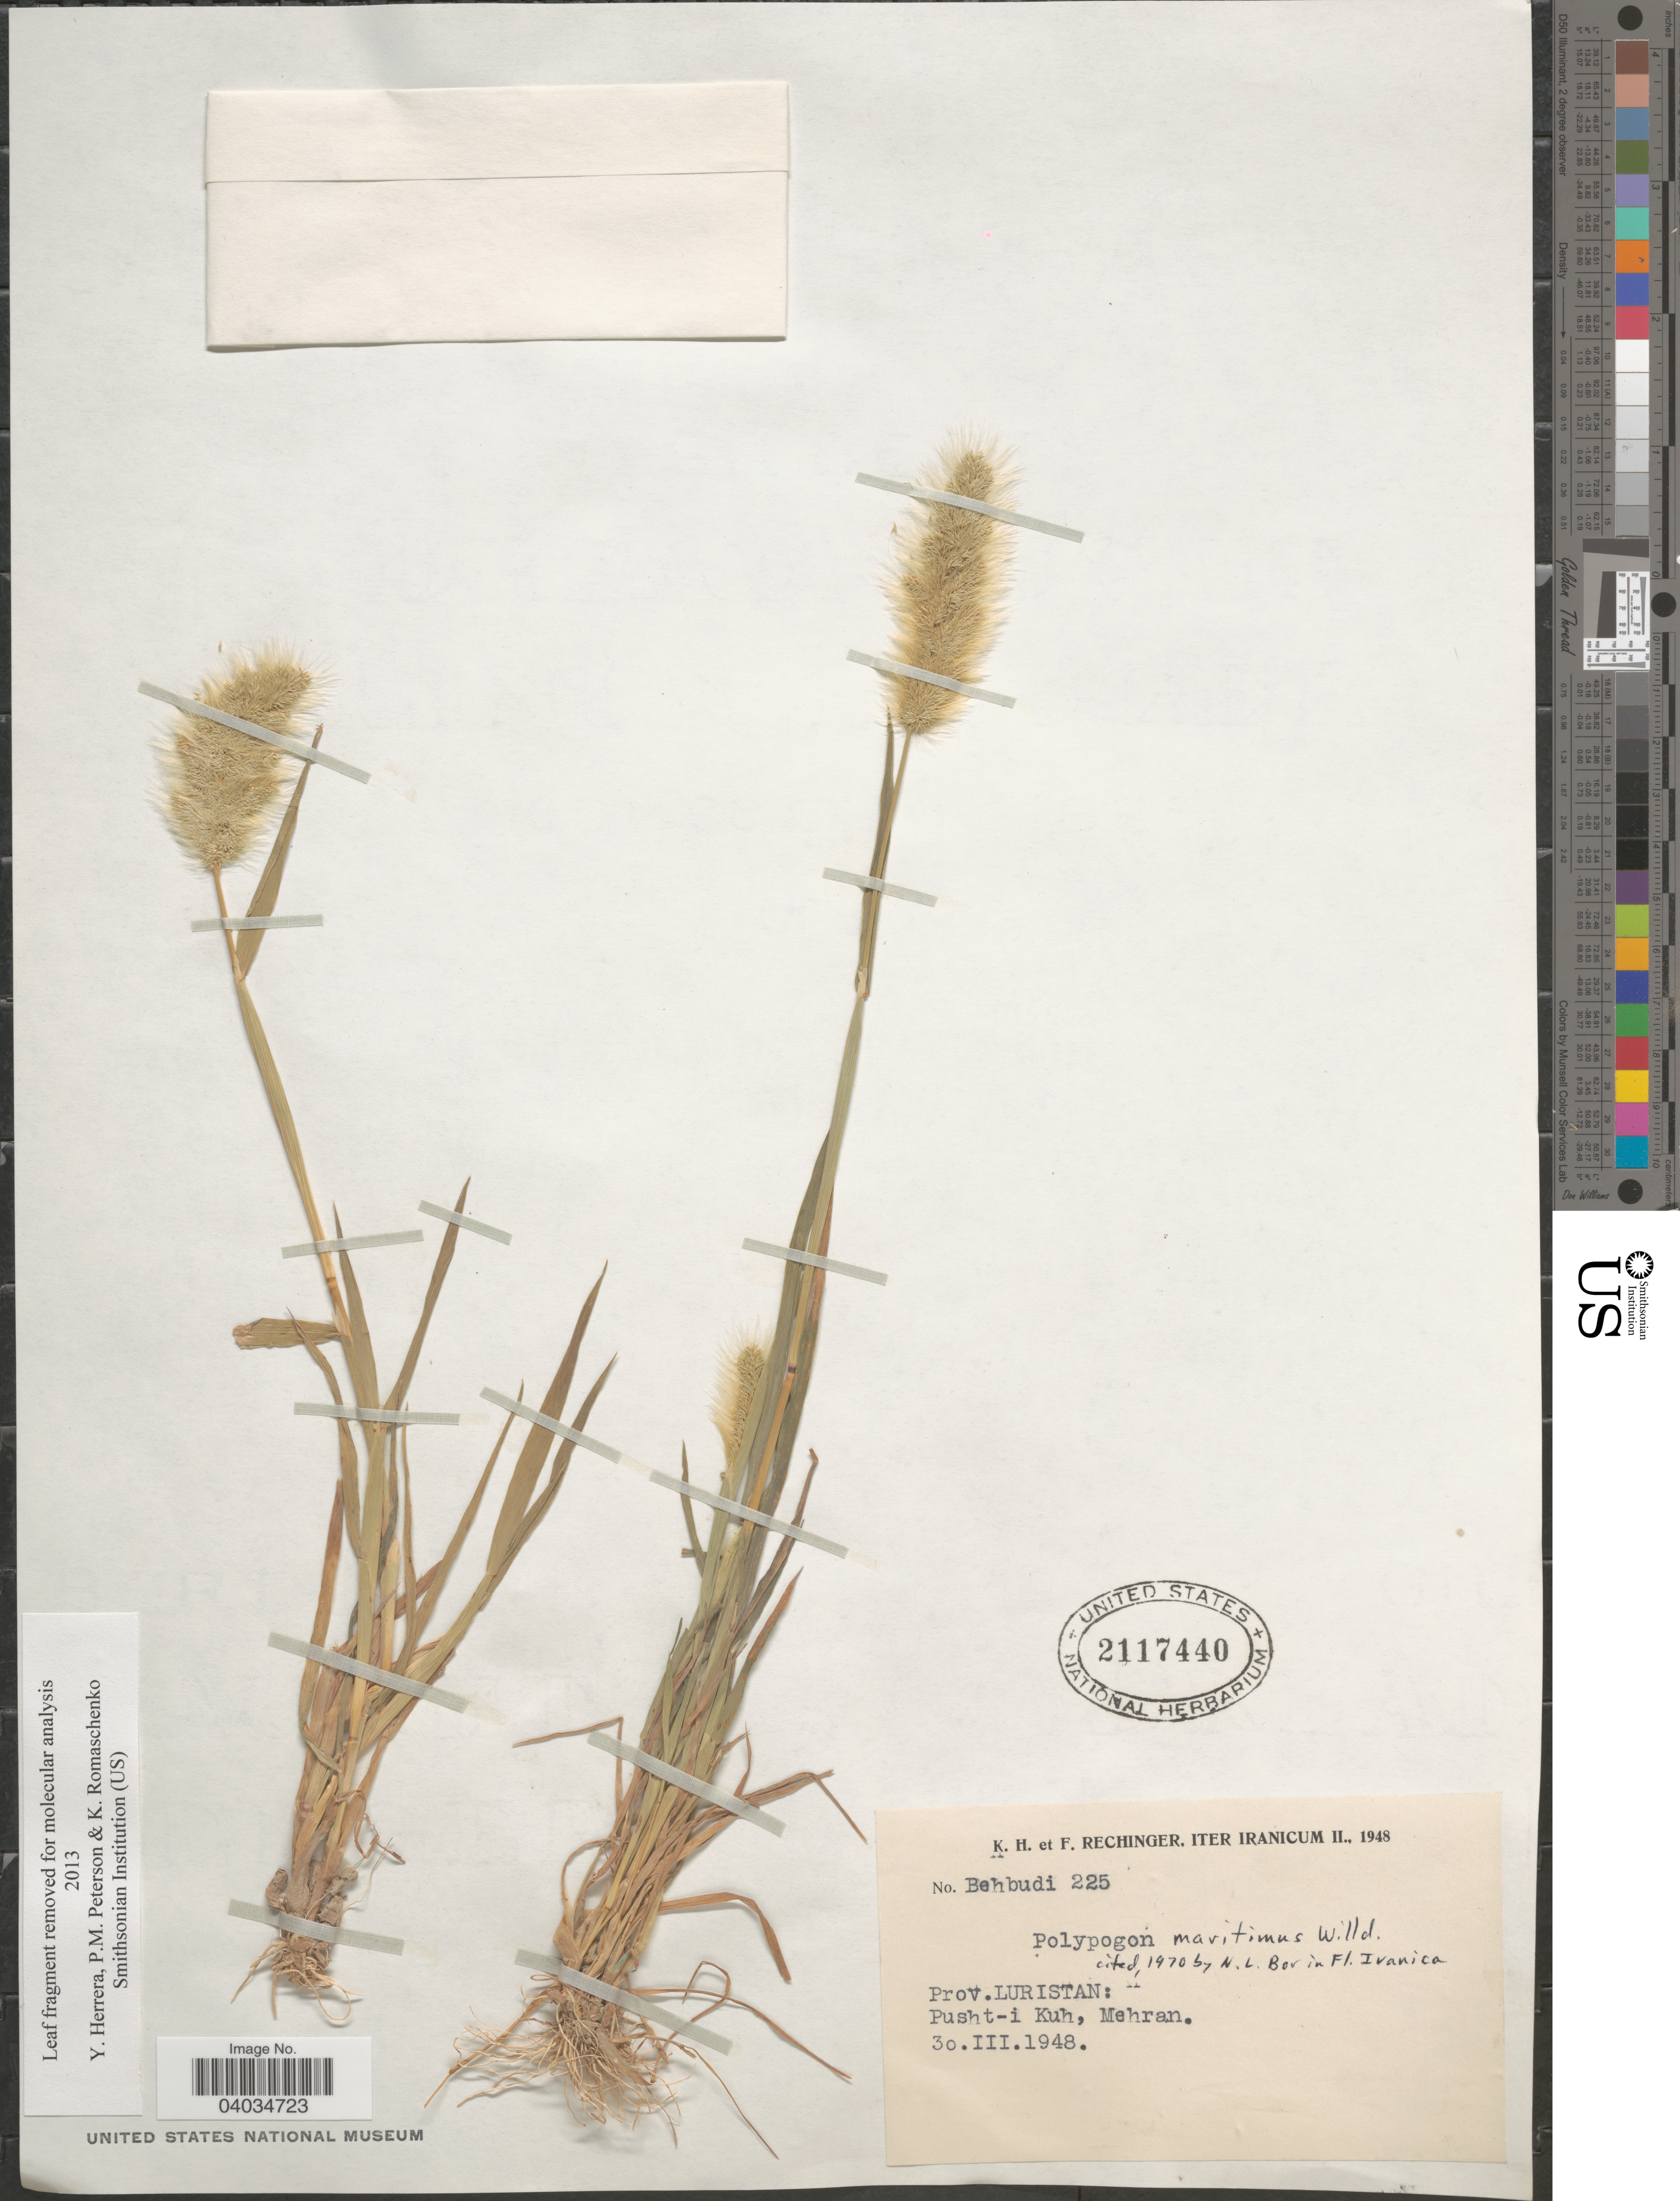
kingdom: Plantae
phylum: Tracheophyta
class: Liliopsida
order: Poales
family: Poaceae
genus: Polypogon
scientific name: Polypogon maritimus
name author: Willd.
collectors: K. H. Rechinger & F. Rechinger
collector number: Behbudi 225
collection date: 1948-03-30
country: Iran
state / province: Lorestan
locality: Prov. Luristan: Pusht-i Kuh, Mehran.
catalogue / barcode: US 2117440